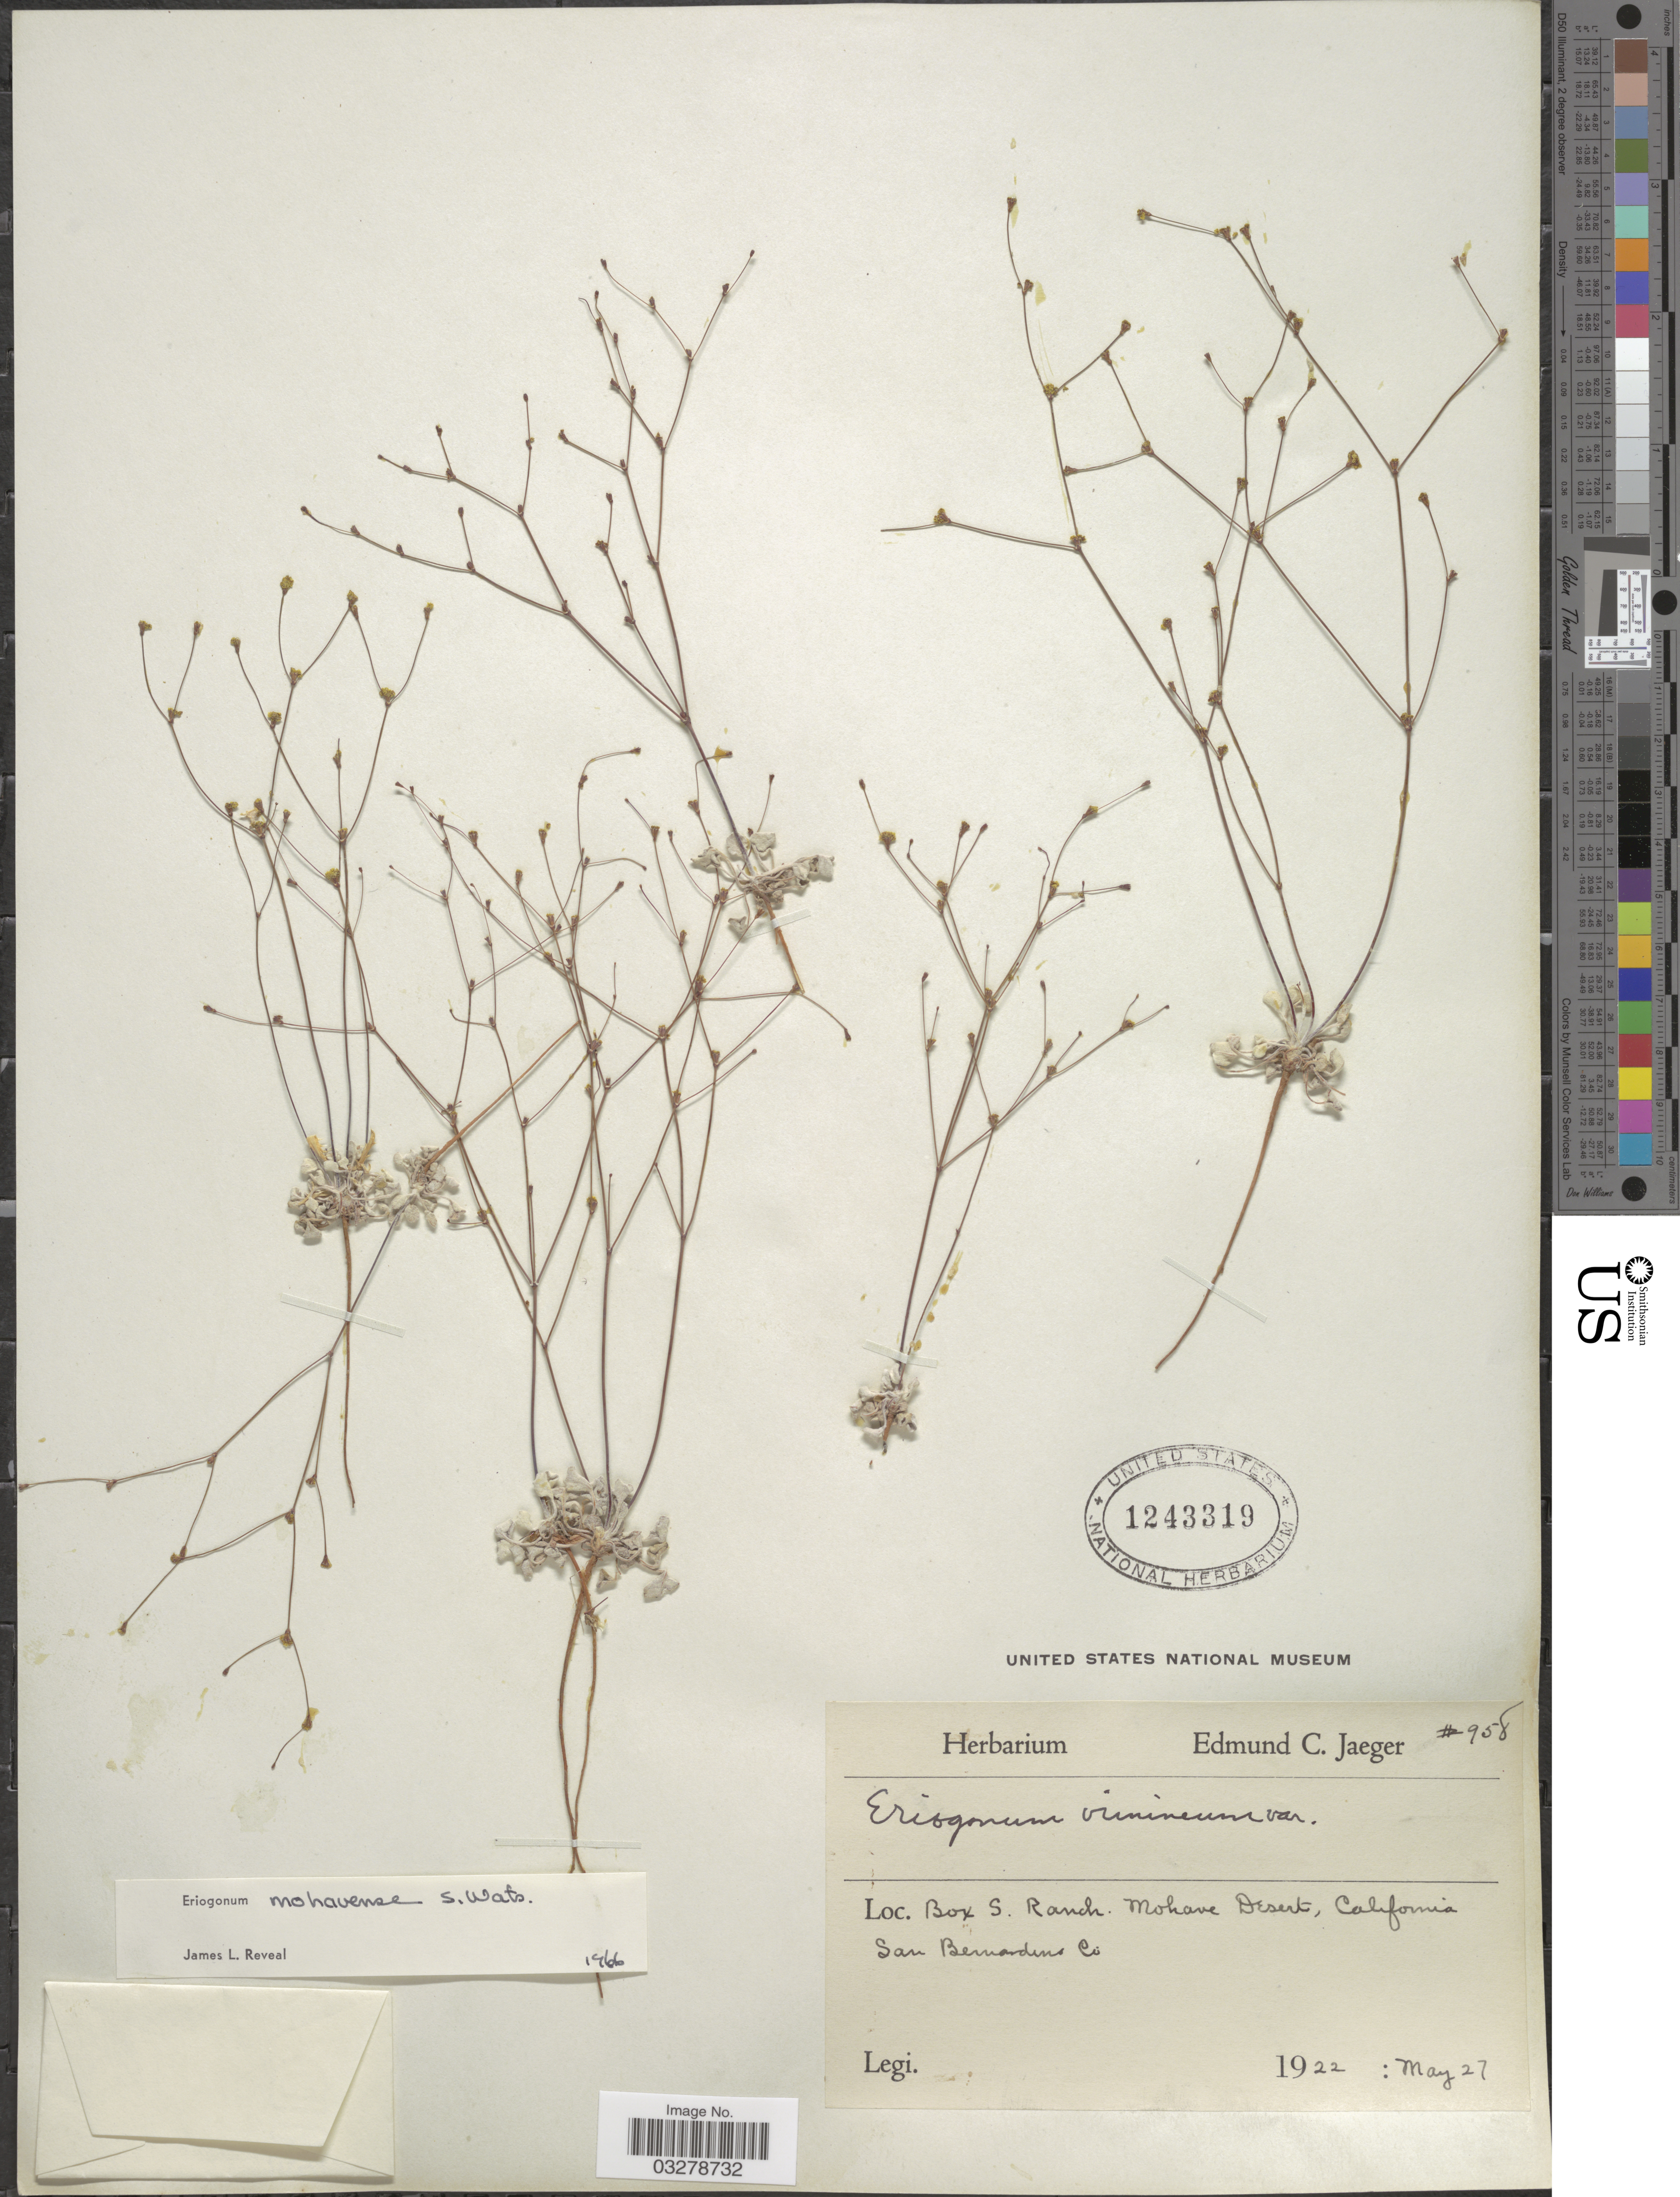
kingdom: Plantae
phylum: Tracheophyta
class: Magnoliopsida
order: Caryophyllales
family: Polygonaceae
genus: Eriogonum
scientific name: Eriogonum mohavense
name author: S. Watson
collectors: ex herb. E.C. Jaeger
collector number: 958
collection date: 1922-05-27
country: United States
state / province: California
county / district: Kern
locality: Box S. Ranch. Mohave Desert. San Bernardino Co.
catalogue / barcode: US 1243319